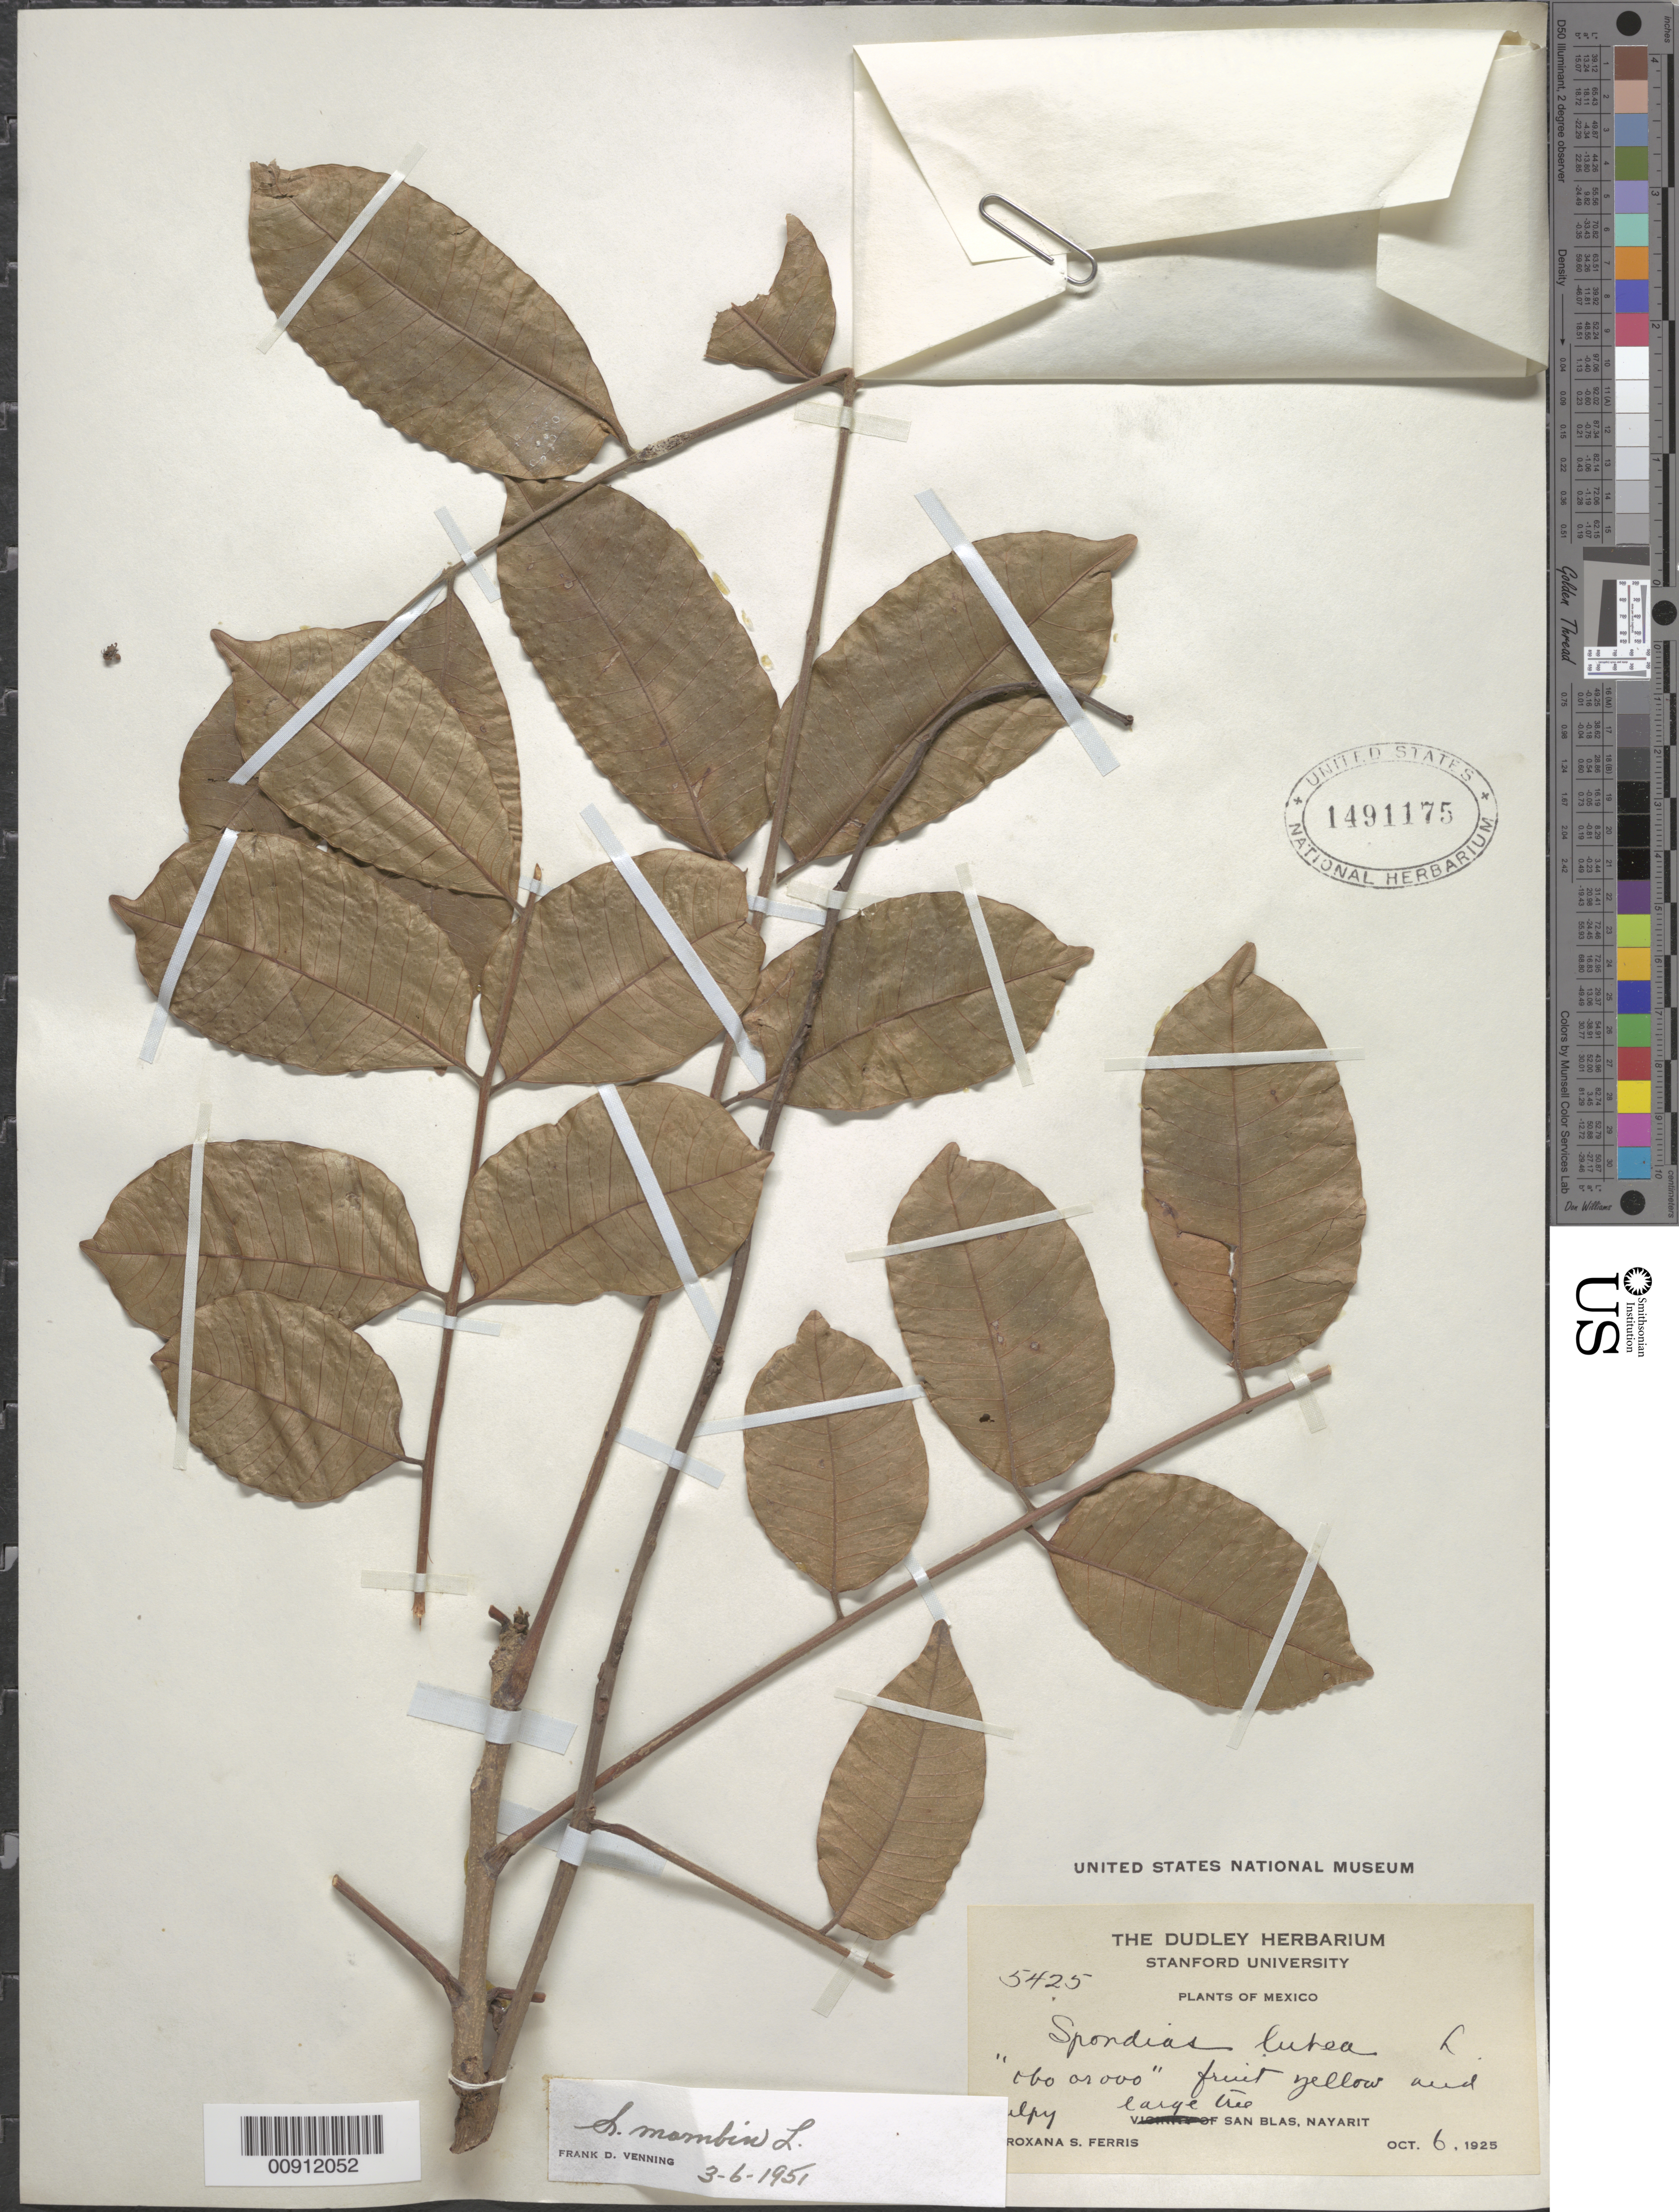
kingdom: Plantae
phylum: Tracheophyta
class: Magnoliopsida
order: Sapindales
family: Anacardiaceae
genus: Spondias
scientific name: Spondias mombin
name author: L.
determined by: Mitchell, John D.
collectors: R. S. Ferris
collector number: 5425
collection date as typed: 06 Oct 1925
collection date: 1925-10-06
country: Mexico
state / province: Nayarit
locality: San Blas, Nayarit.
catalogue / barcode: US 1491175